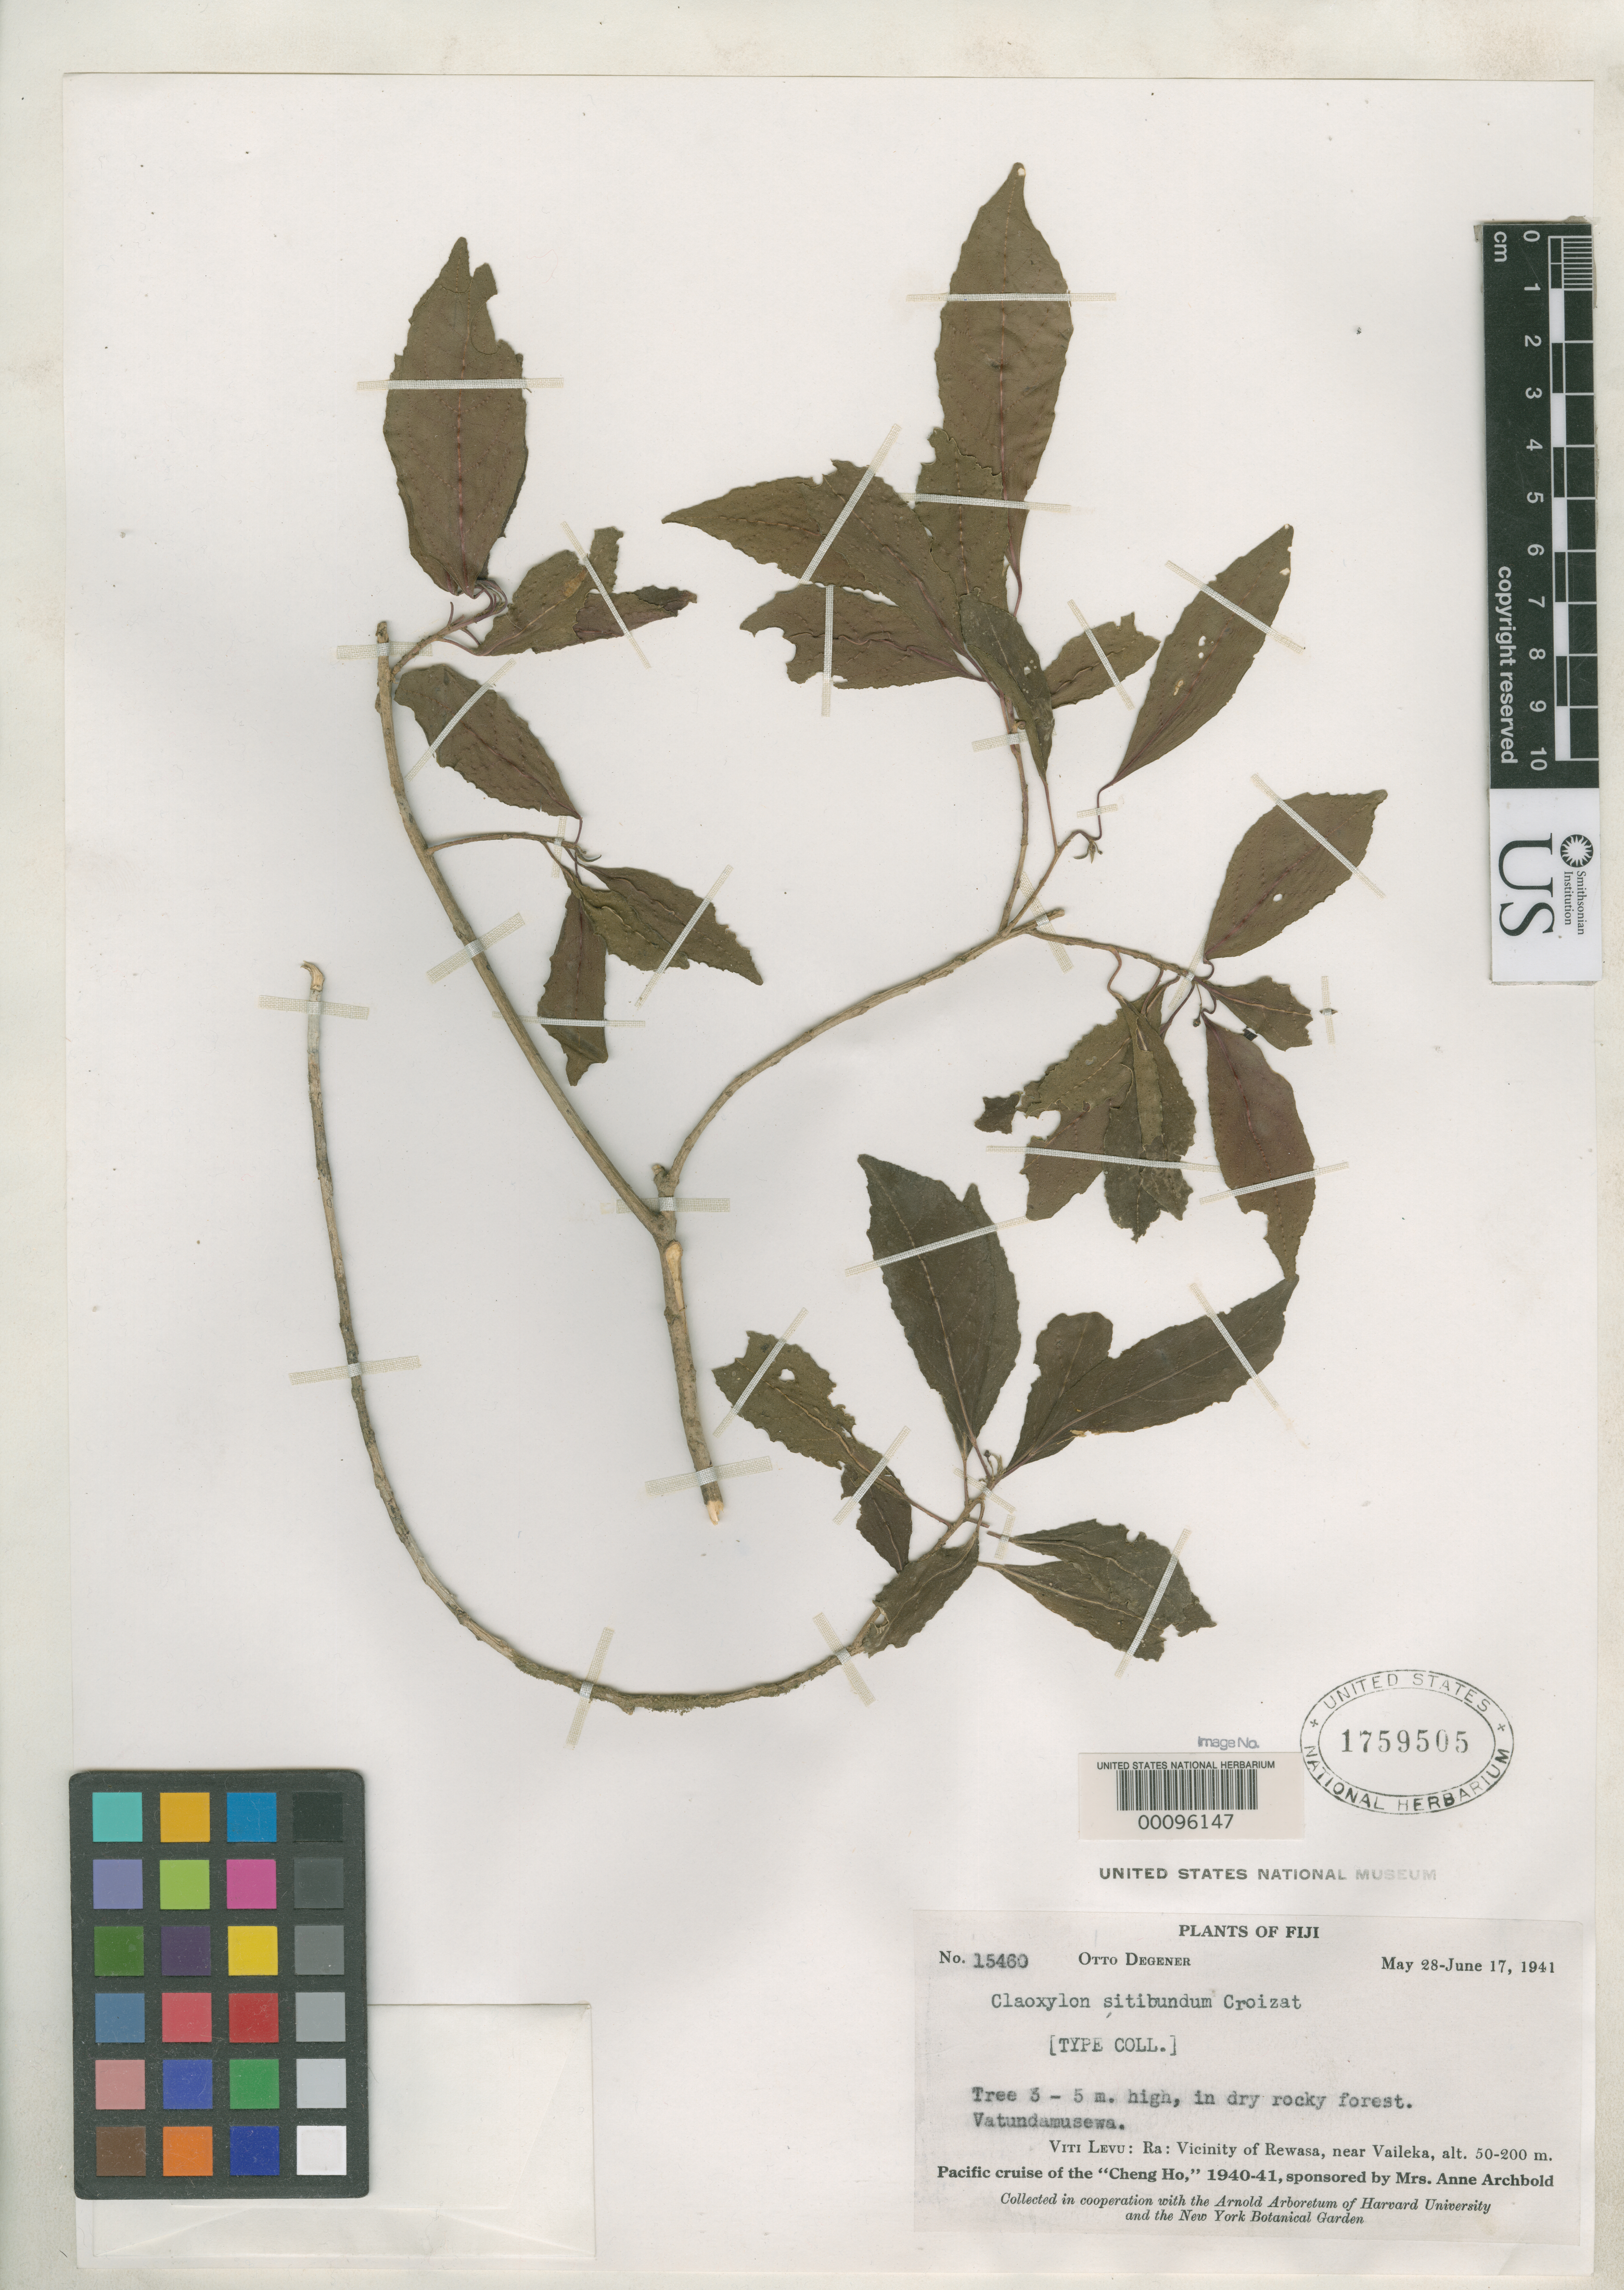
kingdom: Plantae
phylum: Tracheophyta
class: Magnoliopsida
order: Malpighiales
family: Euphorbiaceae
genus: Claoxylon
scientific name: Claoxylon sitibundum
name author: Croizat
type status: Isotype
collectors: O. Degener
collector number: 15460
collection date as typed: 06 Jun 1941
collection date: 1941-06-06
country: Fiji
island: Viti Levu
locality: Ra, vicinity of Rewasa, near Vaileka. [Viti Levu Group]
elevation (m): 50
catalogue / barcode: US 1759505